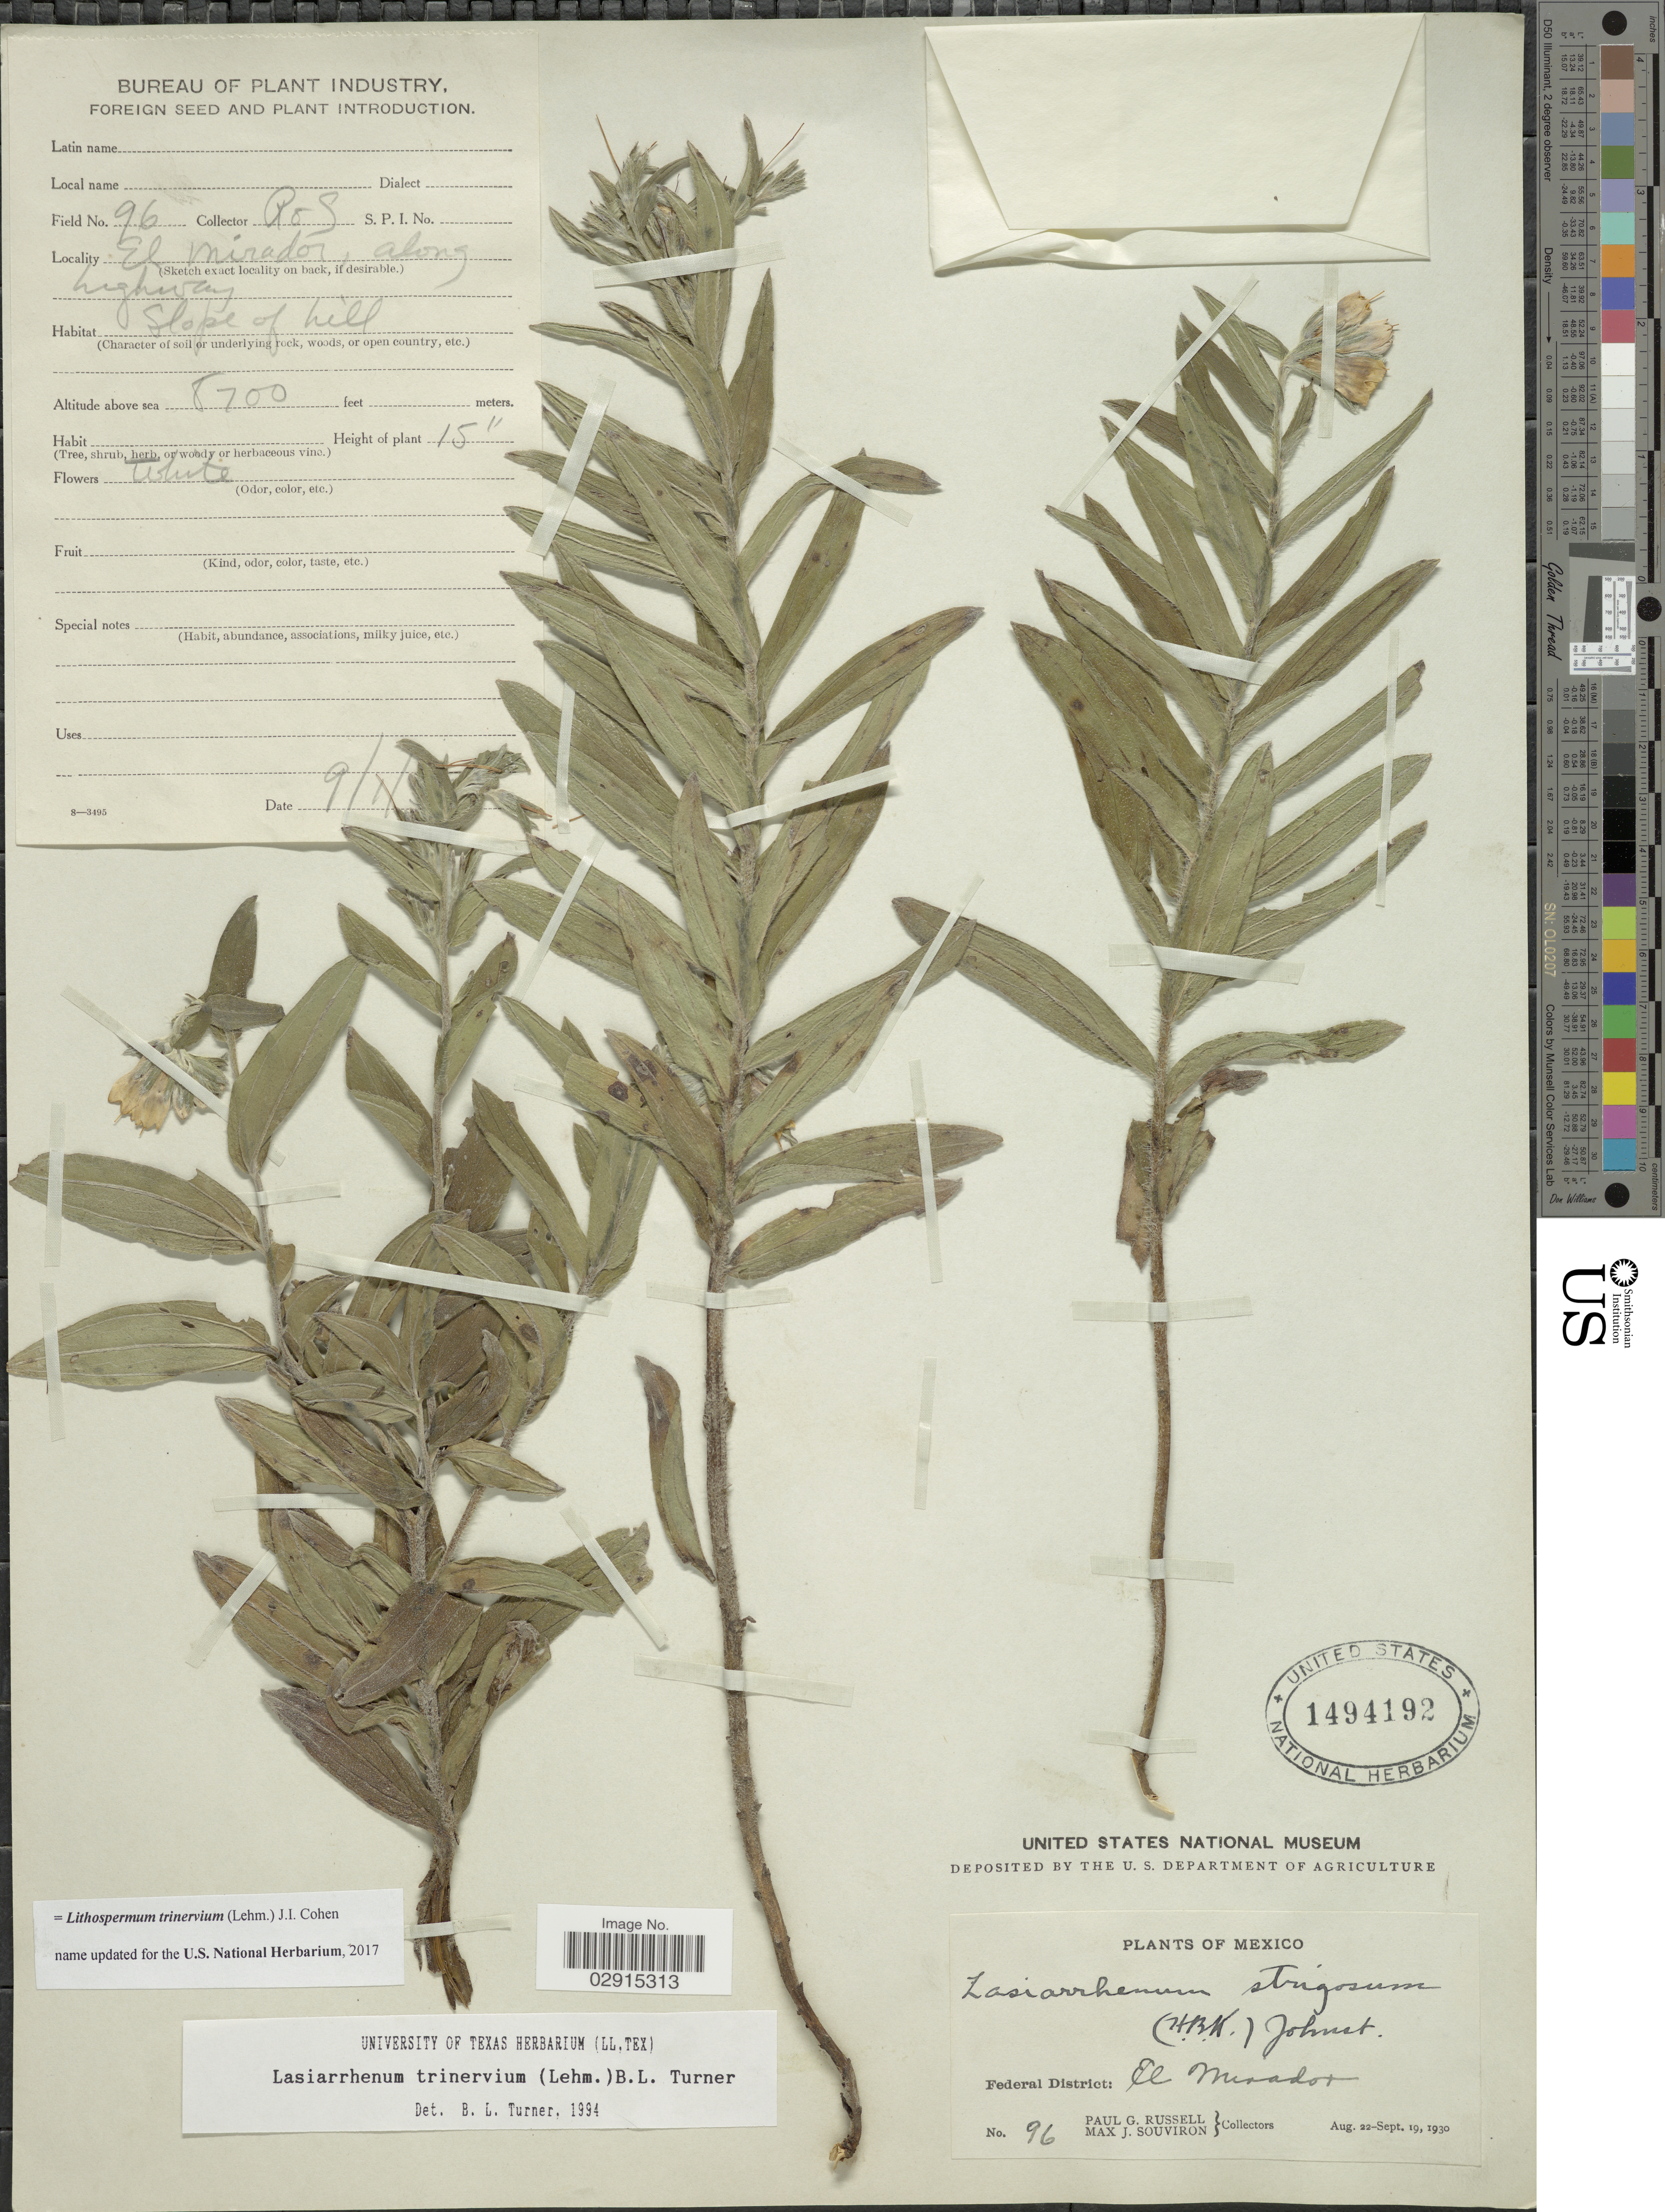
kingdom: Plantae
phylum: Tracheophyta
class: Magnoliopsida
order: Boraginales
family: Boraginaceae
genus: Lithospermum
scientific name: Lithospermum trinervium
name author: (Lehm.) J.I. Cohen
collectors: P. G. Russell & M. J. Souviron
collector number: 96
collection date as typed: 9/1/!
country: Mexico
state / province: Distrito Federal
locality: Federal District: El Mirador, along highway.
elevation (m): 2652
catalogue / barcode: US 1494192